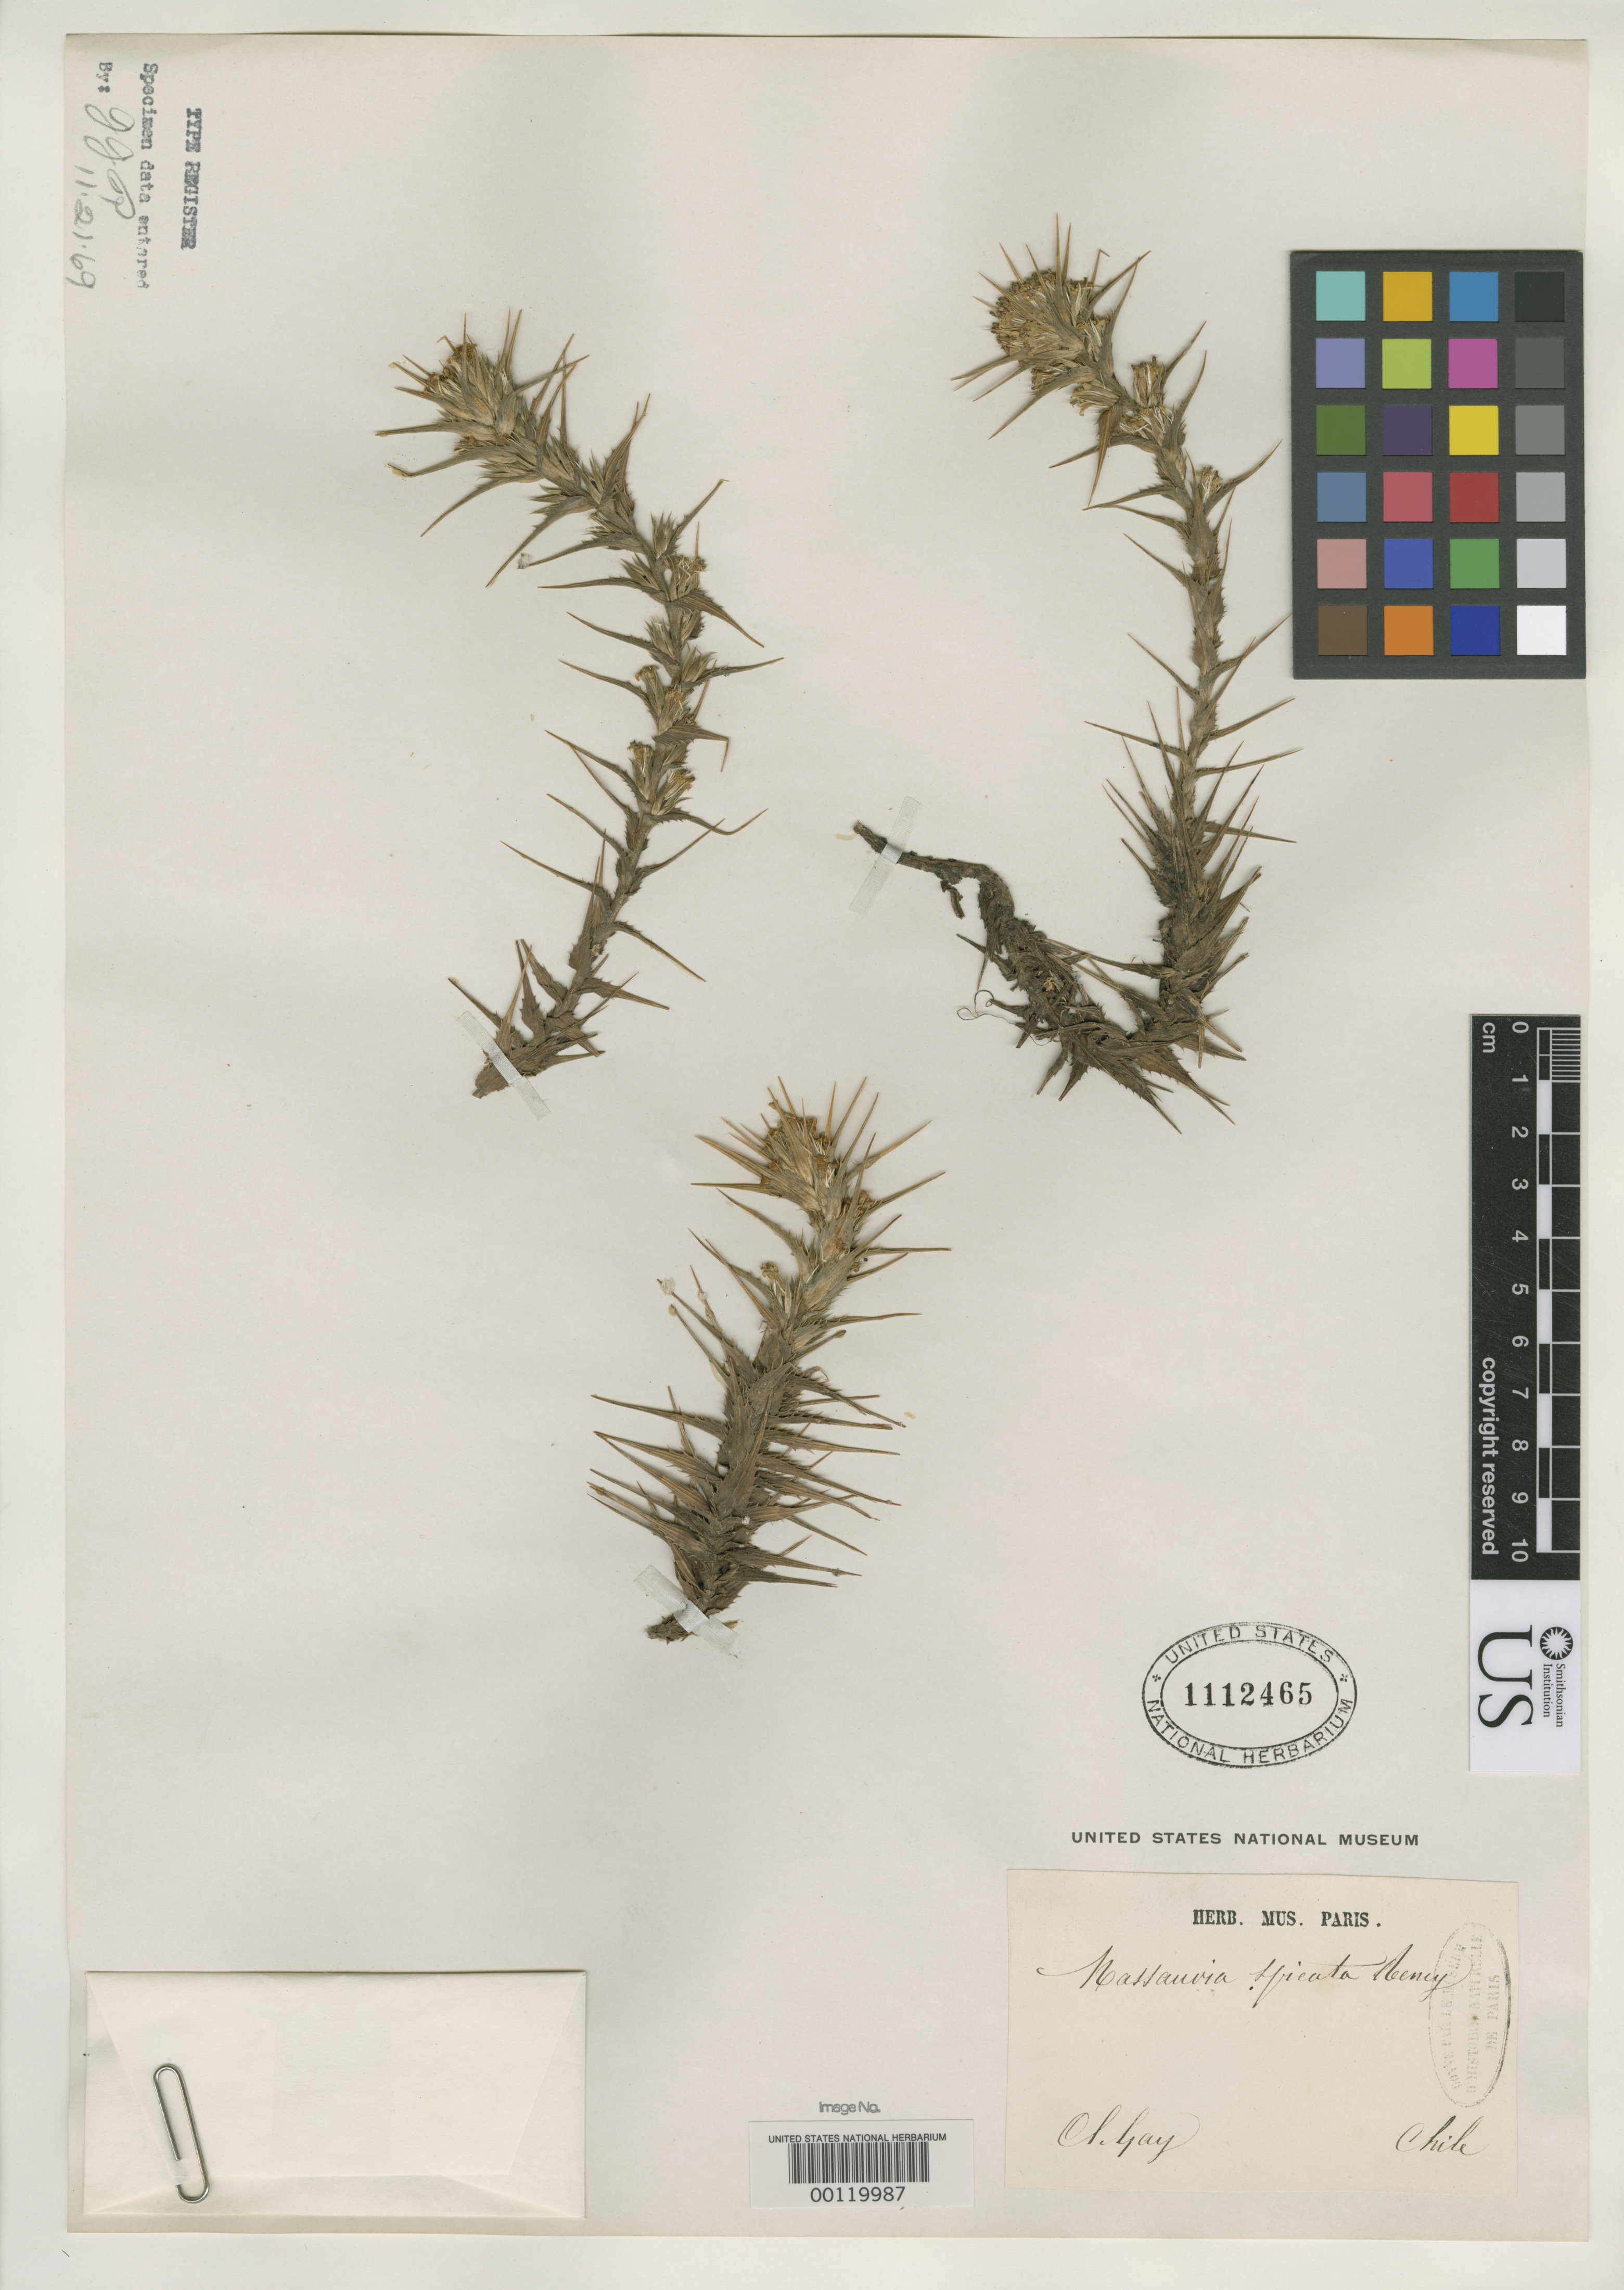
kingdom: Plantae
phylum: Tracheophyta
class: Magnoliopsida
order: Asterales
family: Asteraceae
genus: Nassauvia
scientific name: Nassauvia spicata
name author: J. Rémy in Gay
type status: Type Collection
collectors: C. Gay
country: Chile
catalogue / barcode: US 1112465